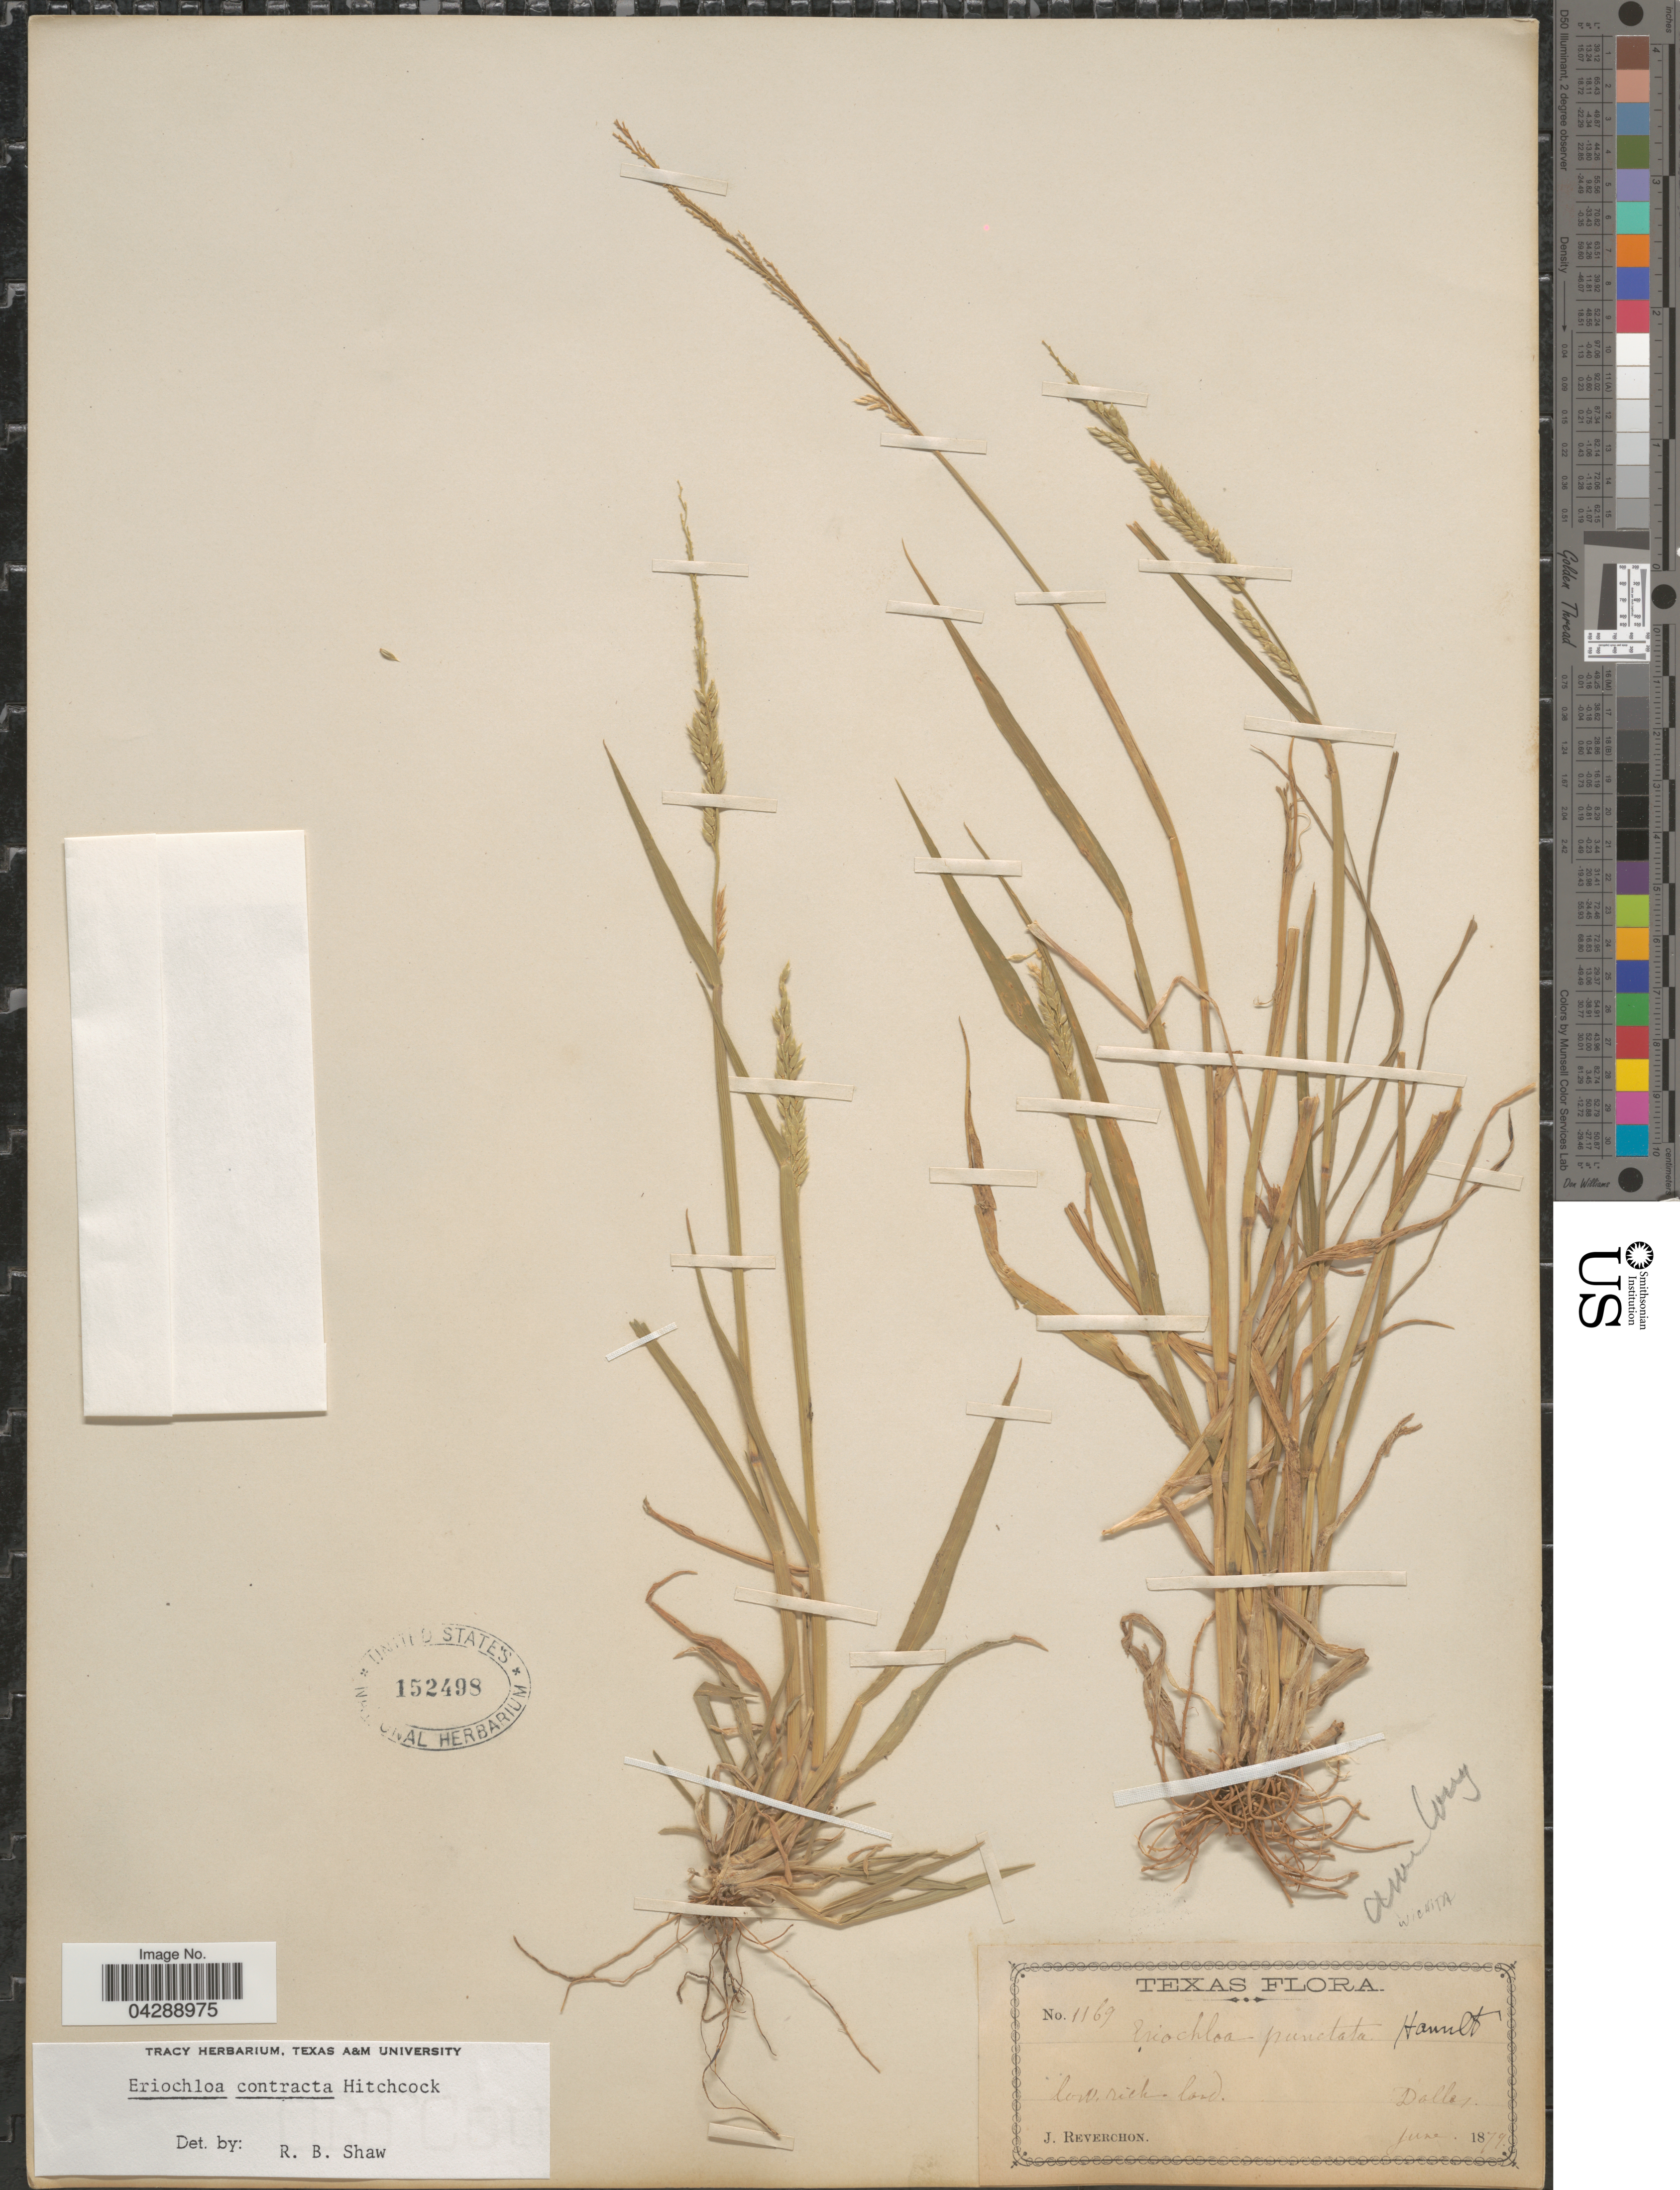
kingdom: Plantae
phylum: Tracheophyta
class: Liliopsida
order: Poales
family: Poaceae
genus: Eriochloa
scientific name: Eriochloa contracta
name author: Hitchc.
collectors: J. Reverchon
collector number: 1169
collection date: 1879-06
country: United States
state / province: Texas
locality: Low, rich-land. Dallas.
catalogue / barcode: US 152498